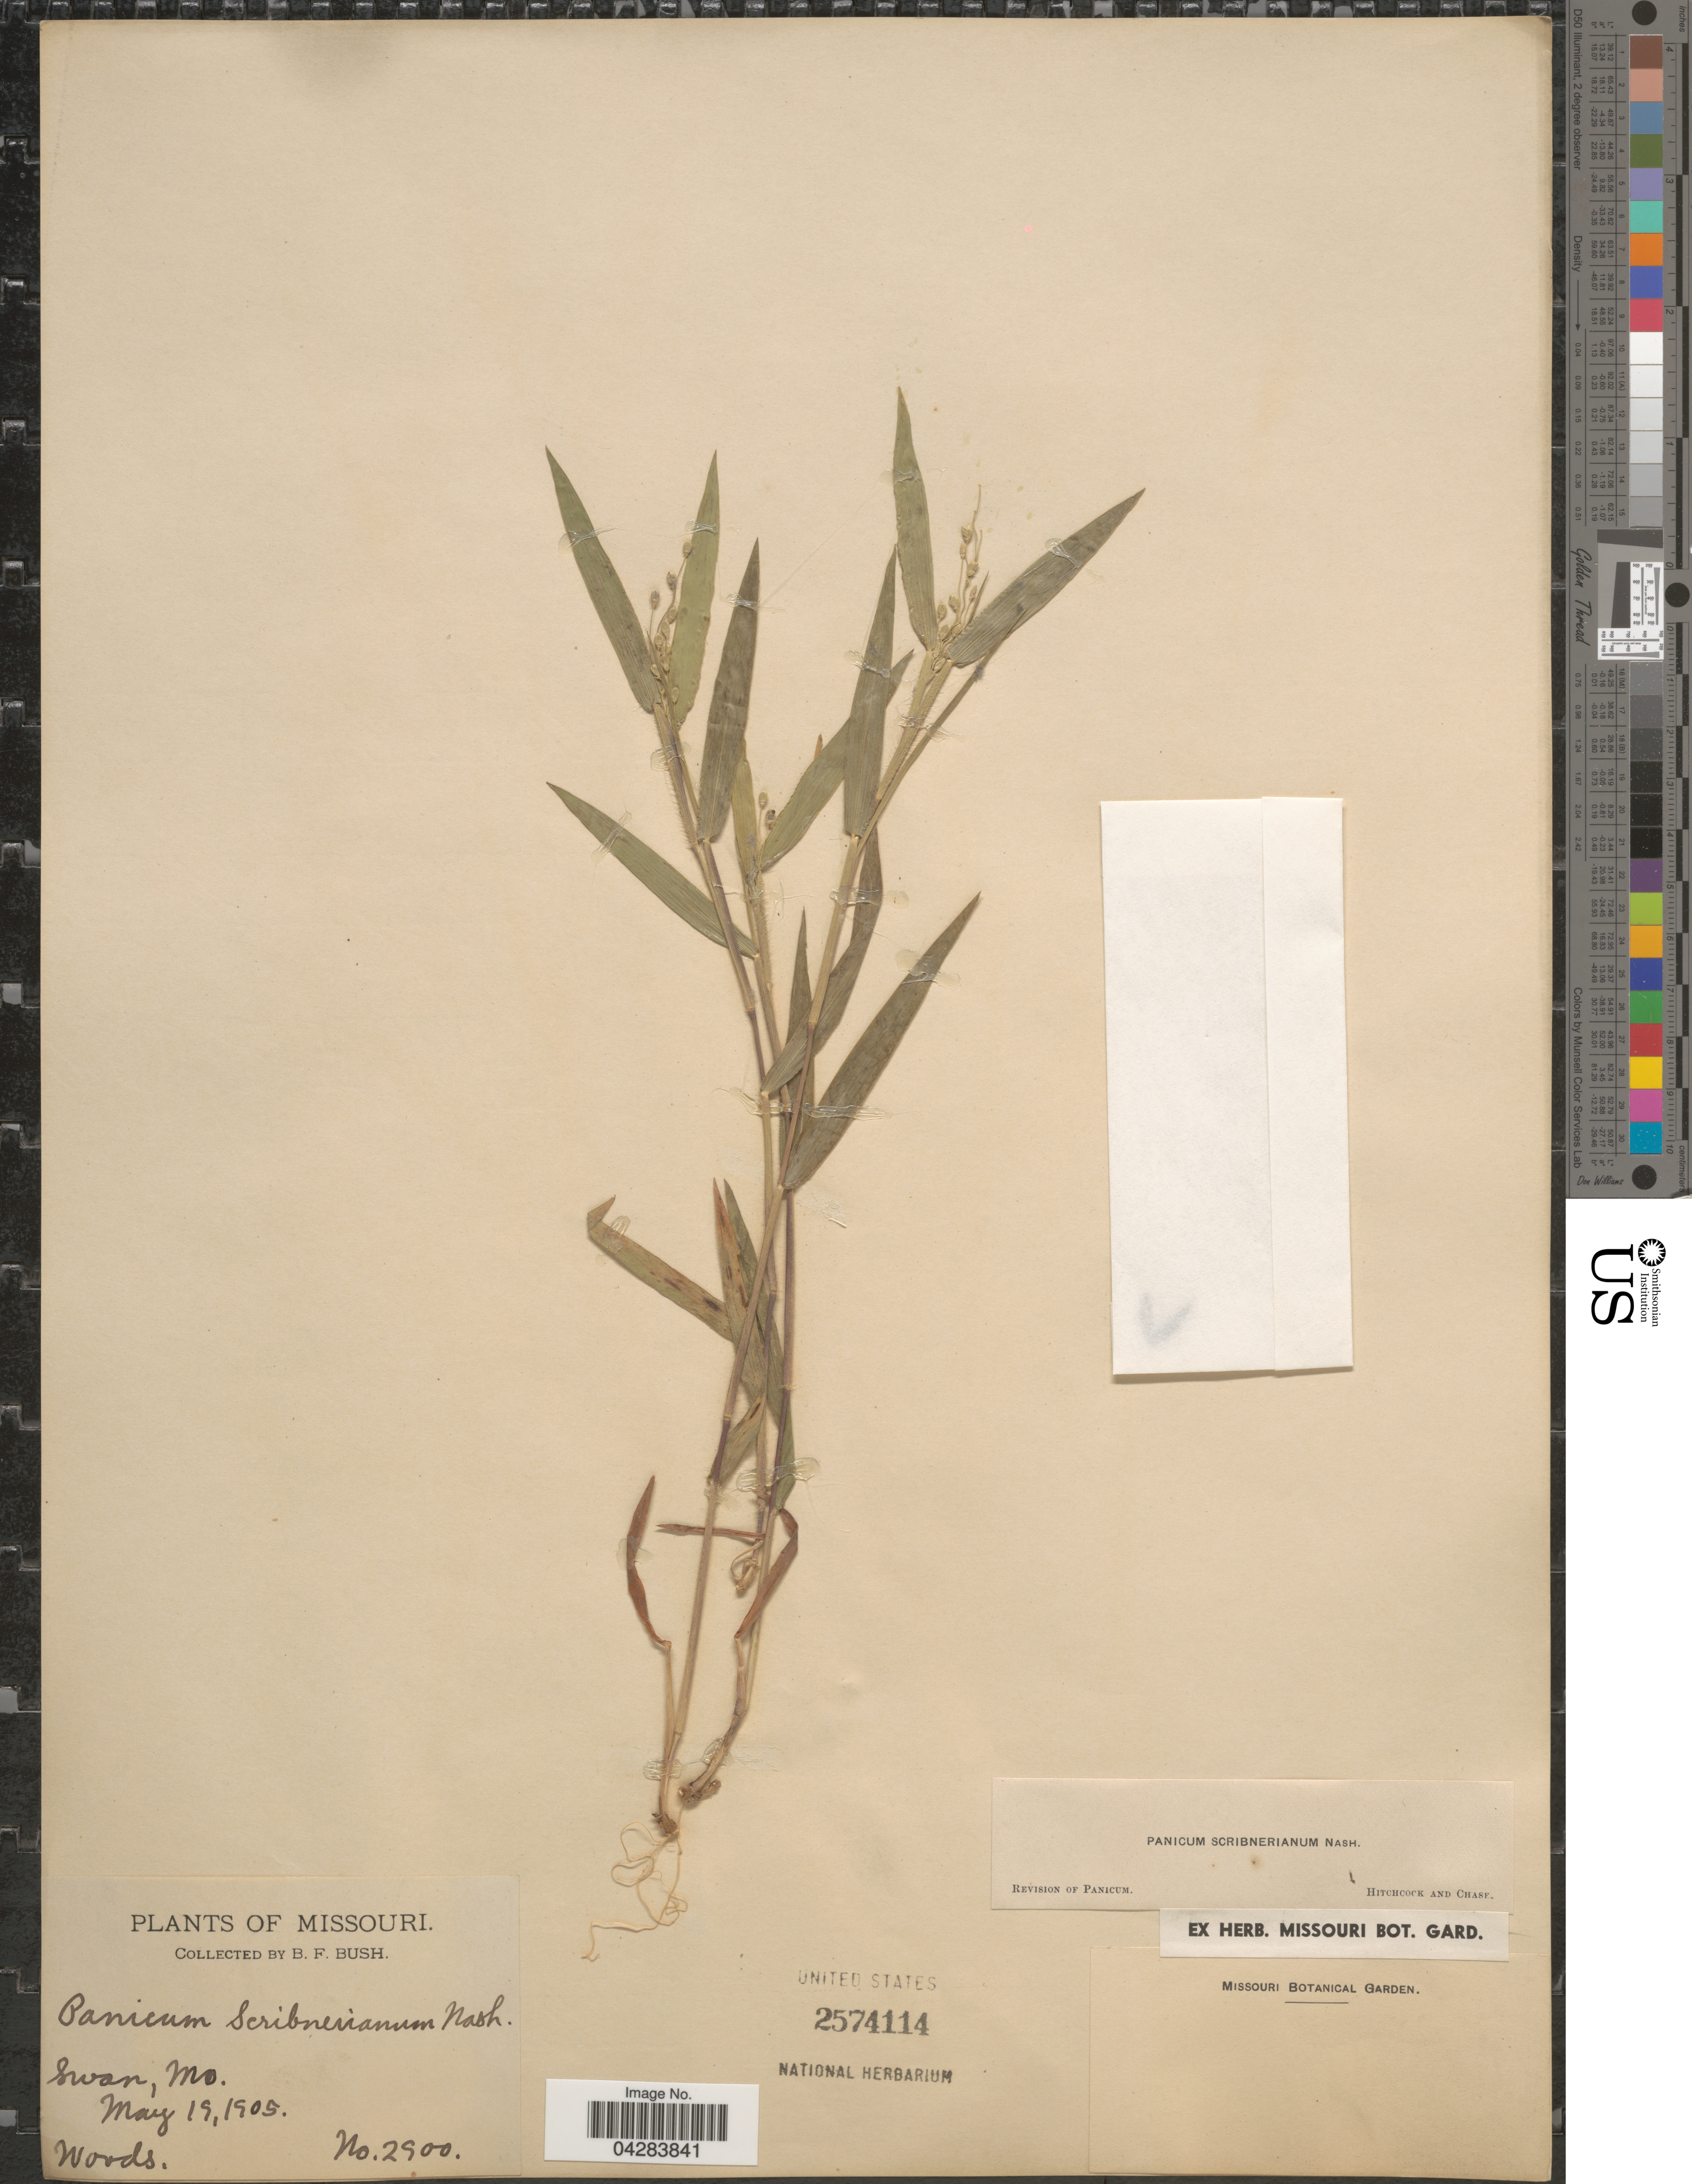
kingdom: Plantae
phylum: Tracheophyta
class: Liliopsida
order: Poales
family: Poaceae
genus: Dichanthelium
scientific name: Dichanthelium oligosanthes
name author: (Schult.) Gould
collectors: B. F. Bush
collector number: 2900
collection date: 1905-05-19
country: United States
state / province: Missouri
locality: Swan.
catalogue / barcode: US 2574114